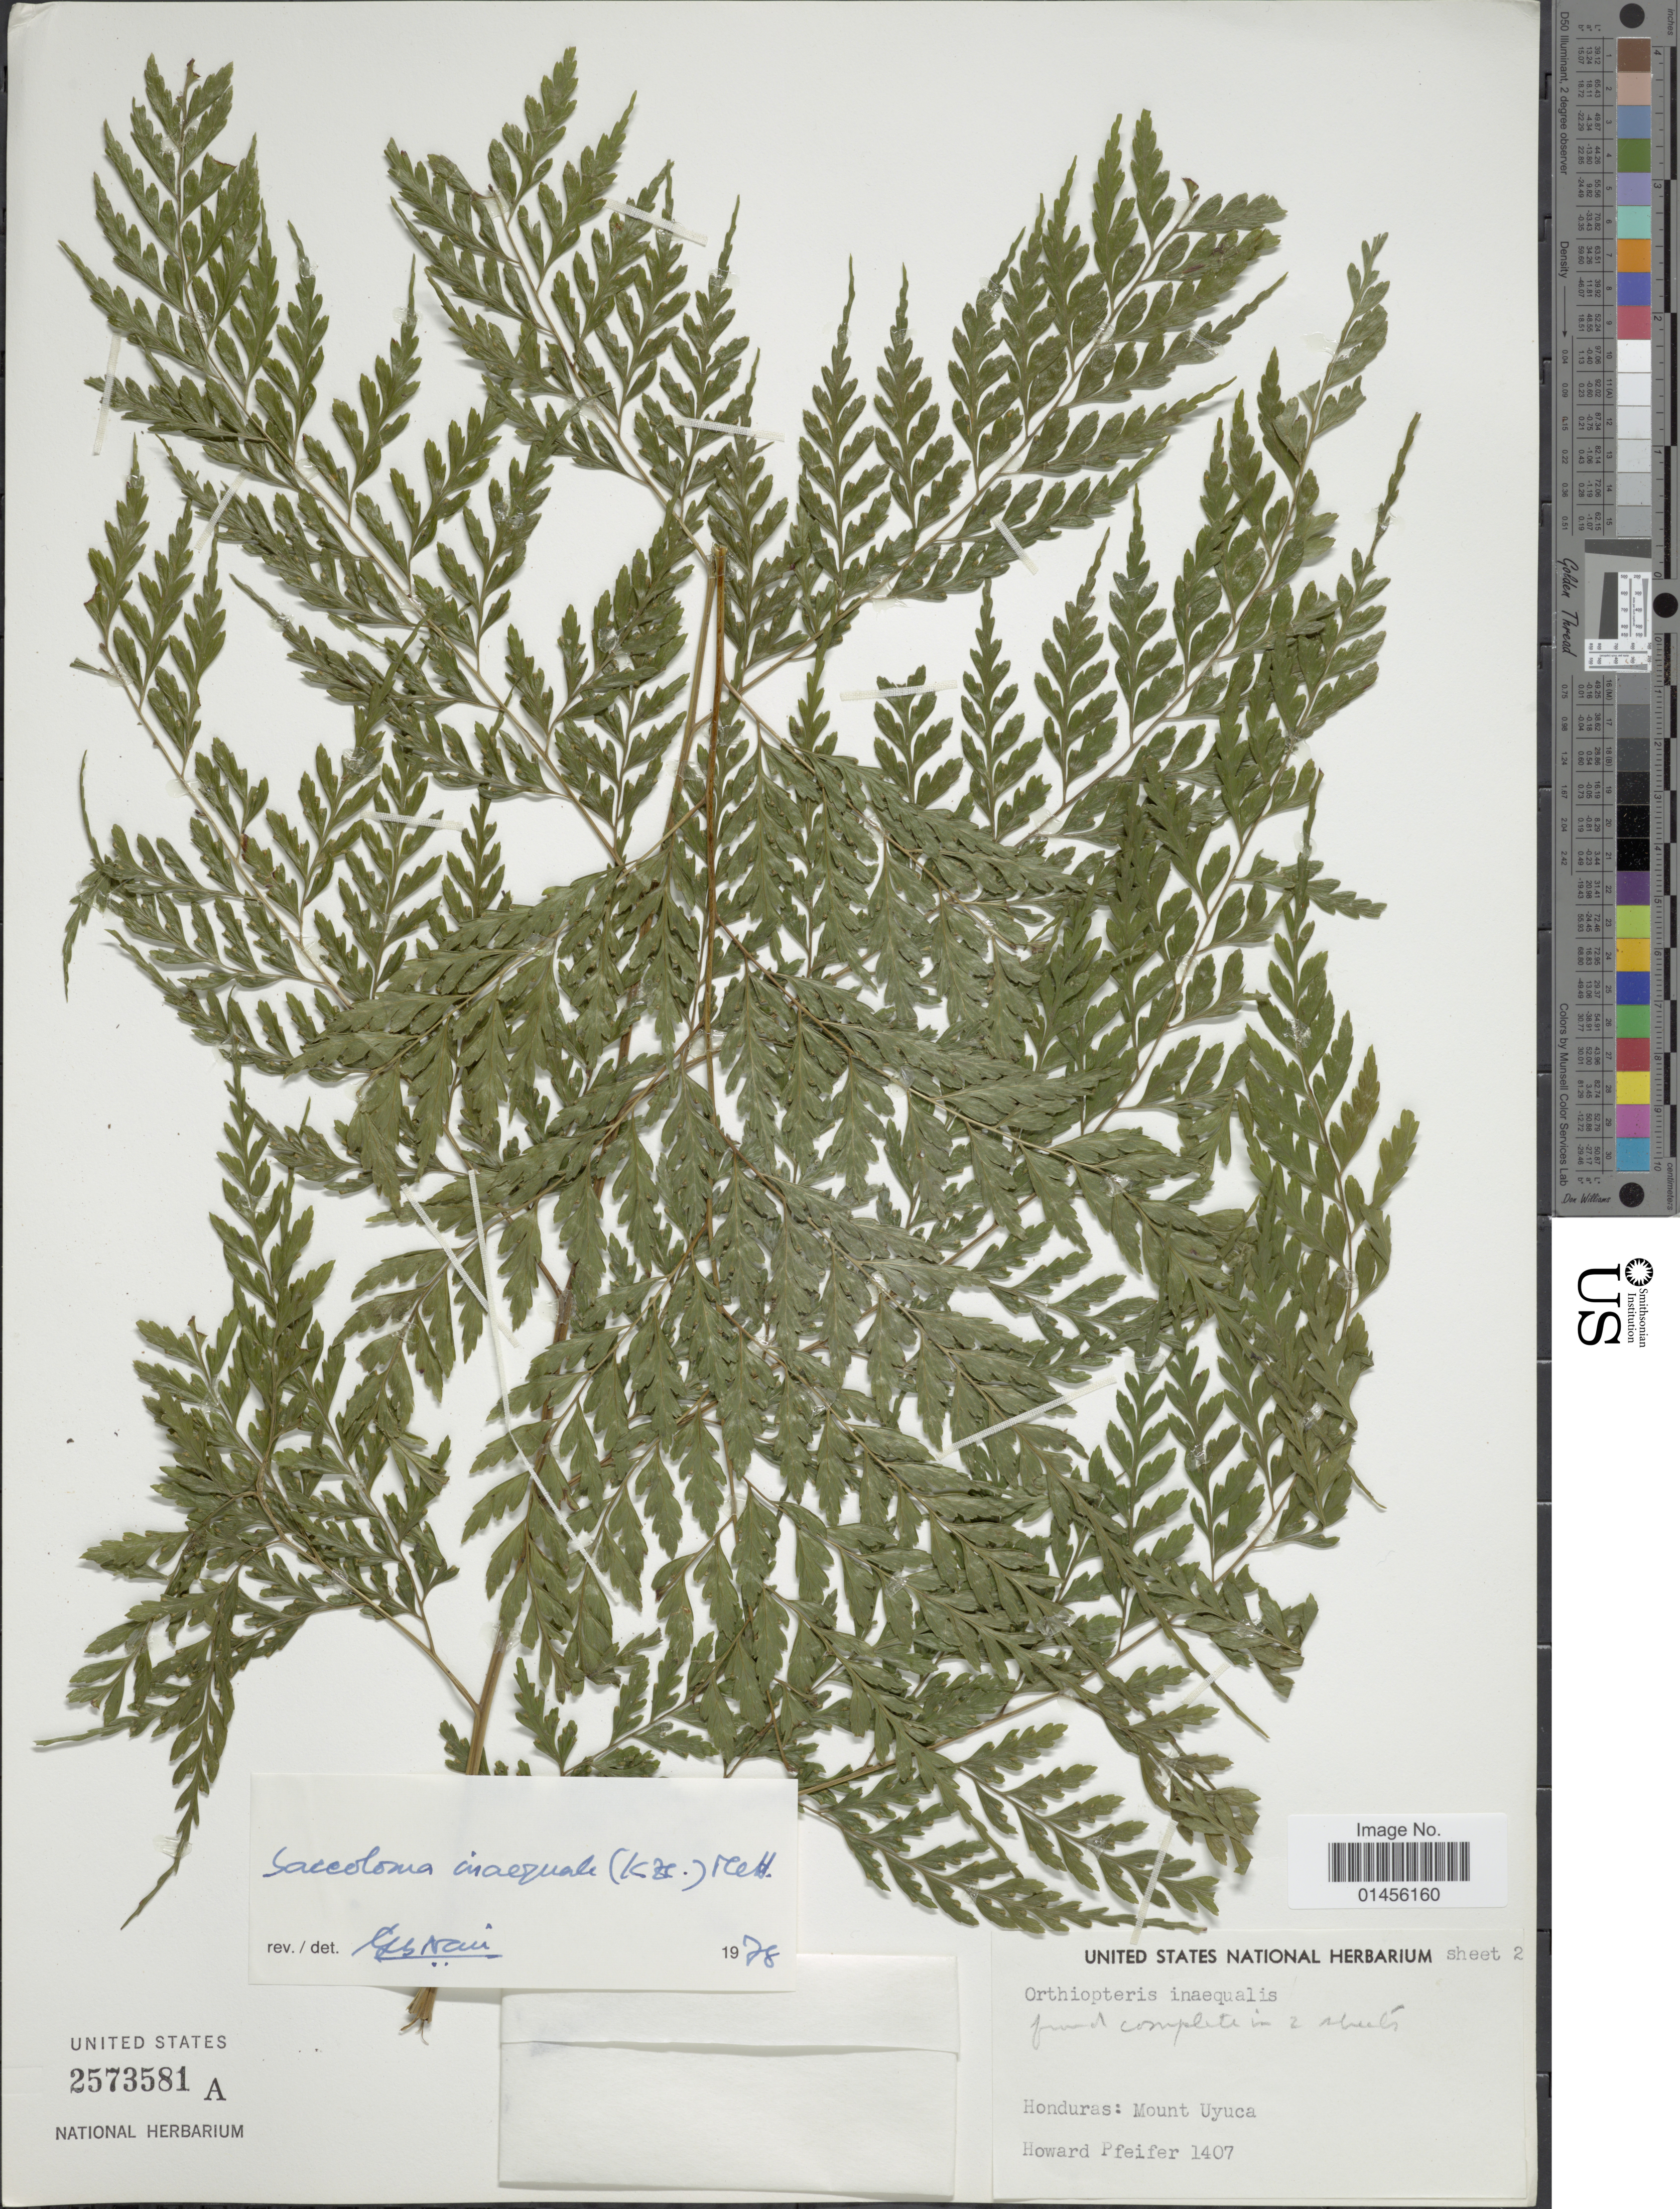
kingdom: Plantae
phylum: Tracheophyta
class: Polypodiopsida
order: Polypodiales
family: Saccolomataceae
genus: Saccoloma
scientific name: Saccoloma inaequale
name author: (Kunze) Mett.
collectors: H. Pfeifer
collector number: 1407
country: Honduras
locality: Mount Uyuca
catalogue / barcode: US 2573581A